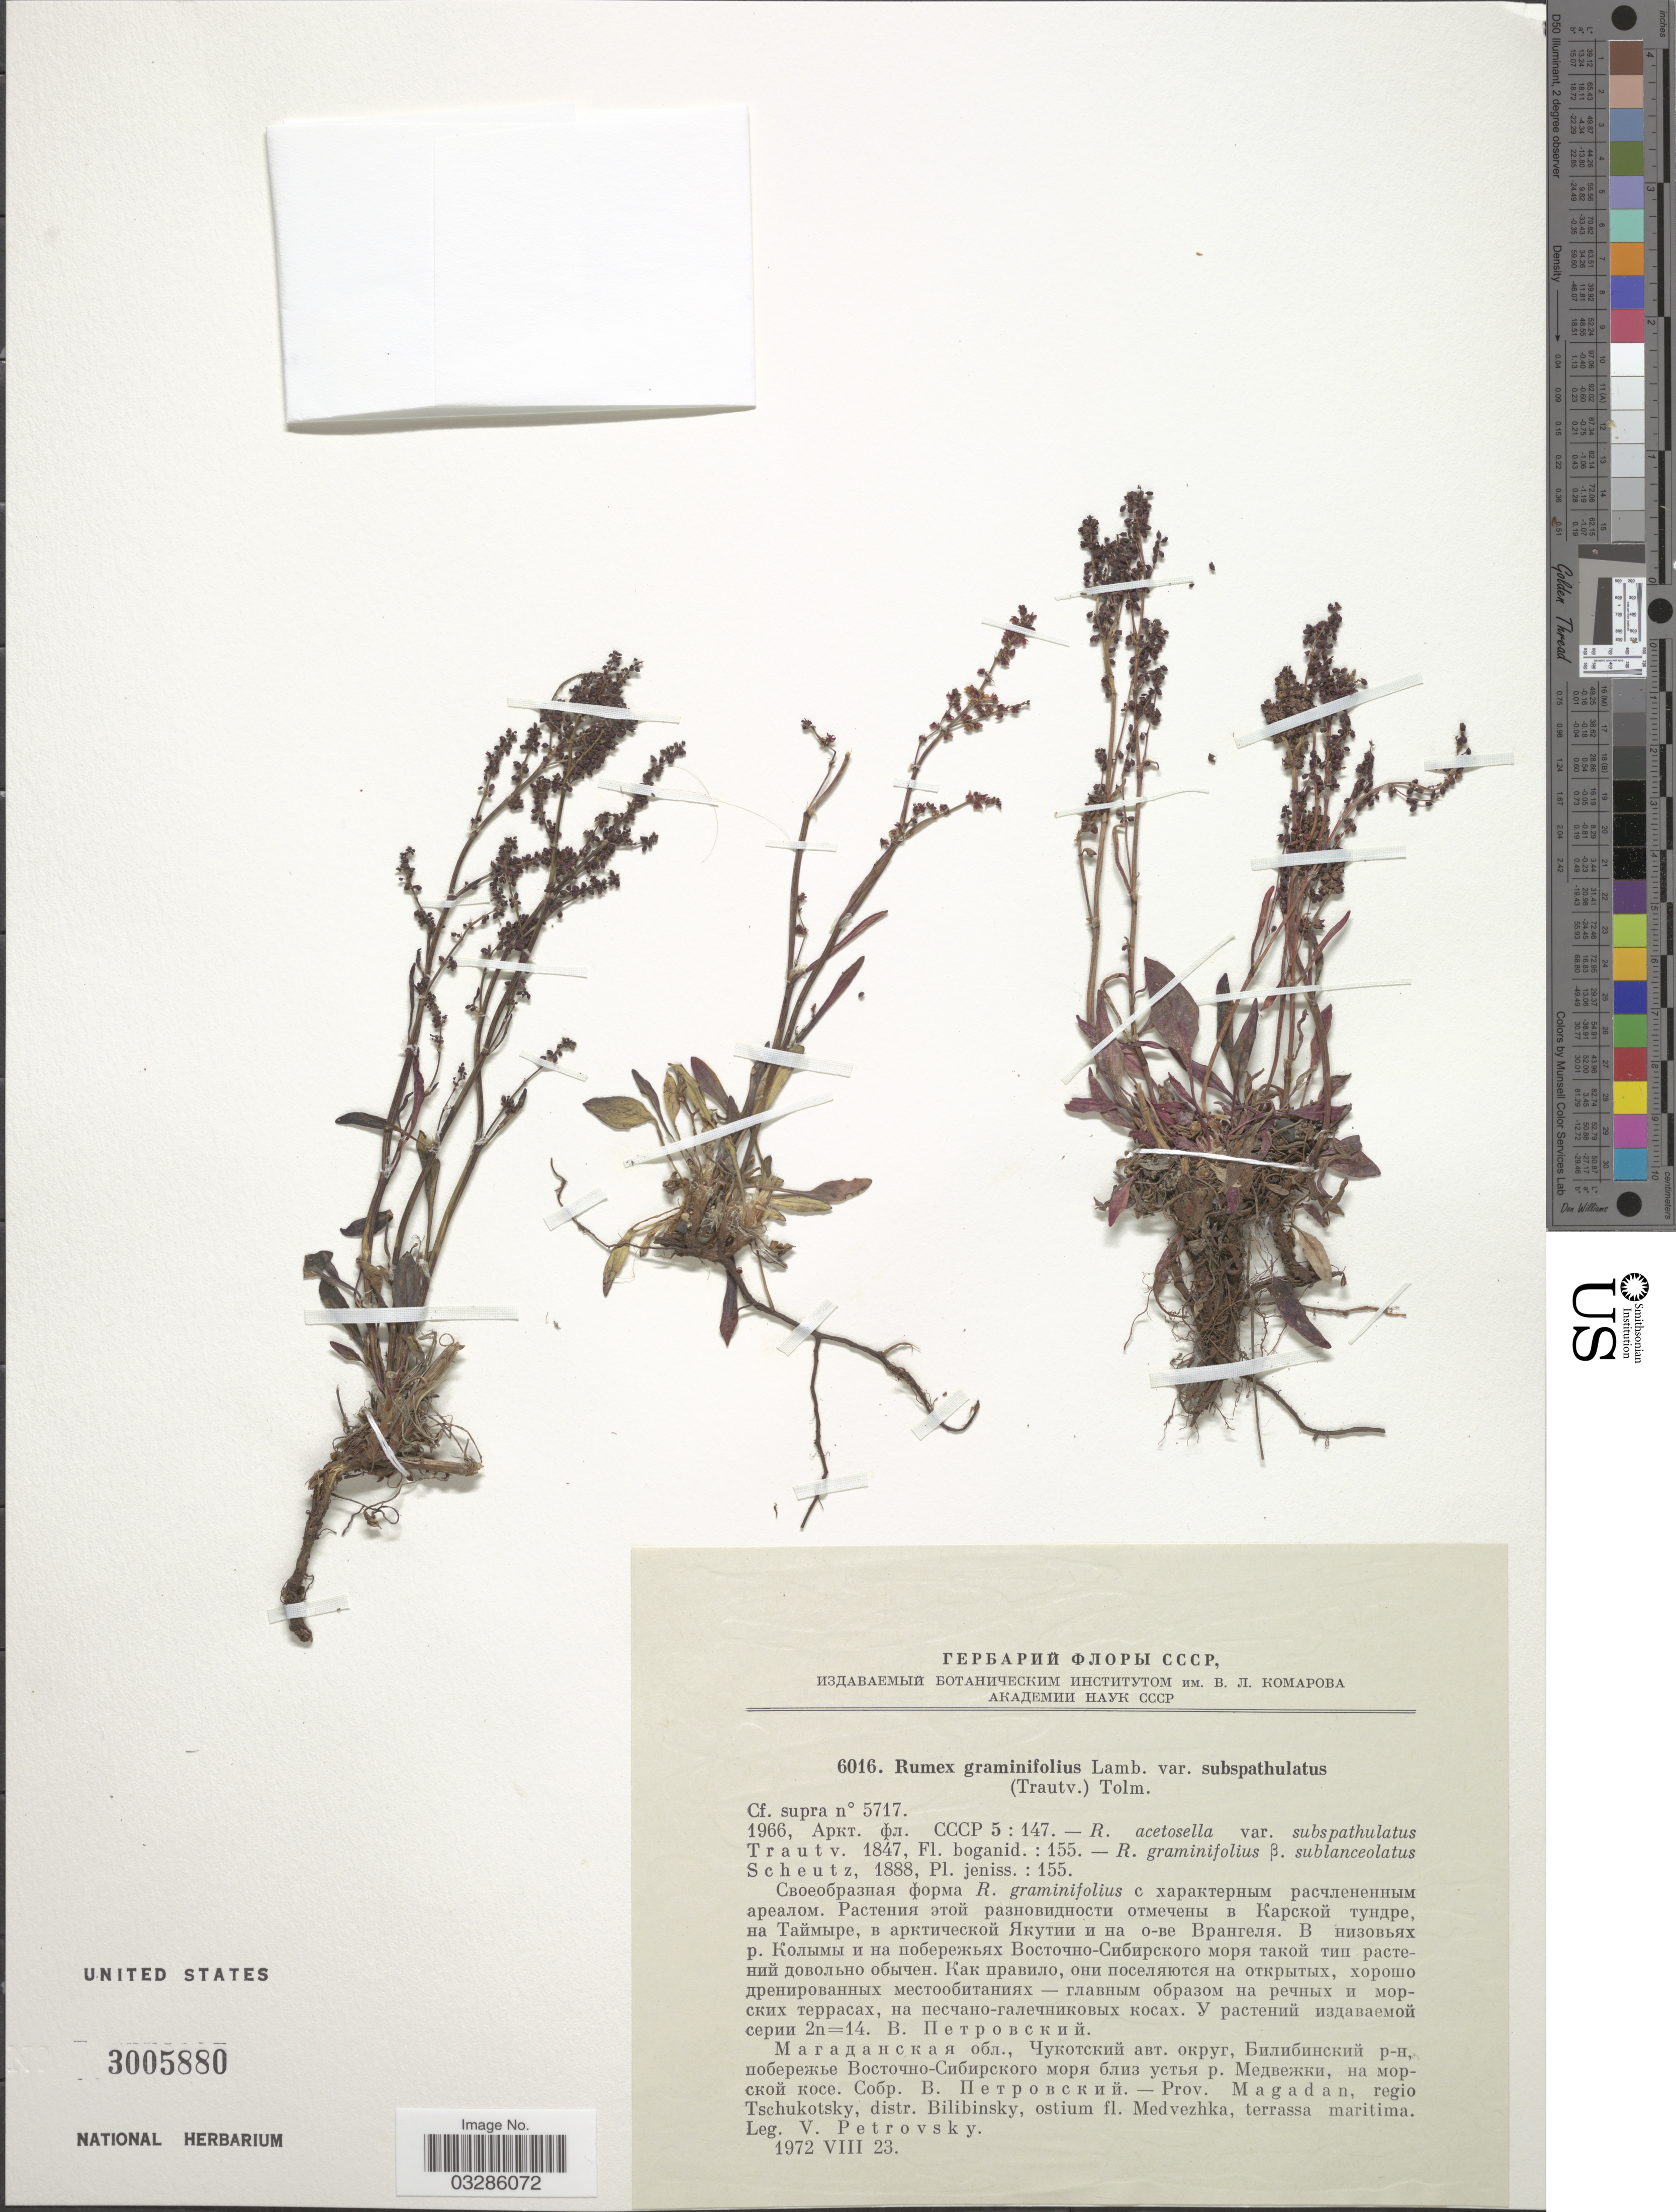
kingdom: Plantae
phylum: Tracheophyta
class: Magnoliopsida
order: Caryophyllales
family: Polygonaceae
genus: Rumex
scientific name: Rumex graminifolius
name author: Rudolph ex Lamb.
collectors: V. Petrovsky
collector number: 6016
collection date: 1972-08-23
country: Russian Federation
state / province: Magadan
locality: Regio Tschukotsky, distr. Bilibinsky, ostium fl. Medvezhka, terrassa maritima.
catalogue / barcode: US 3005880